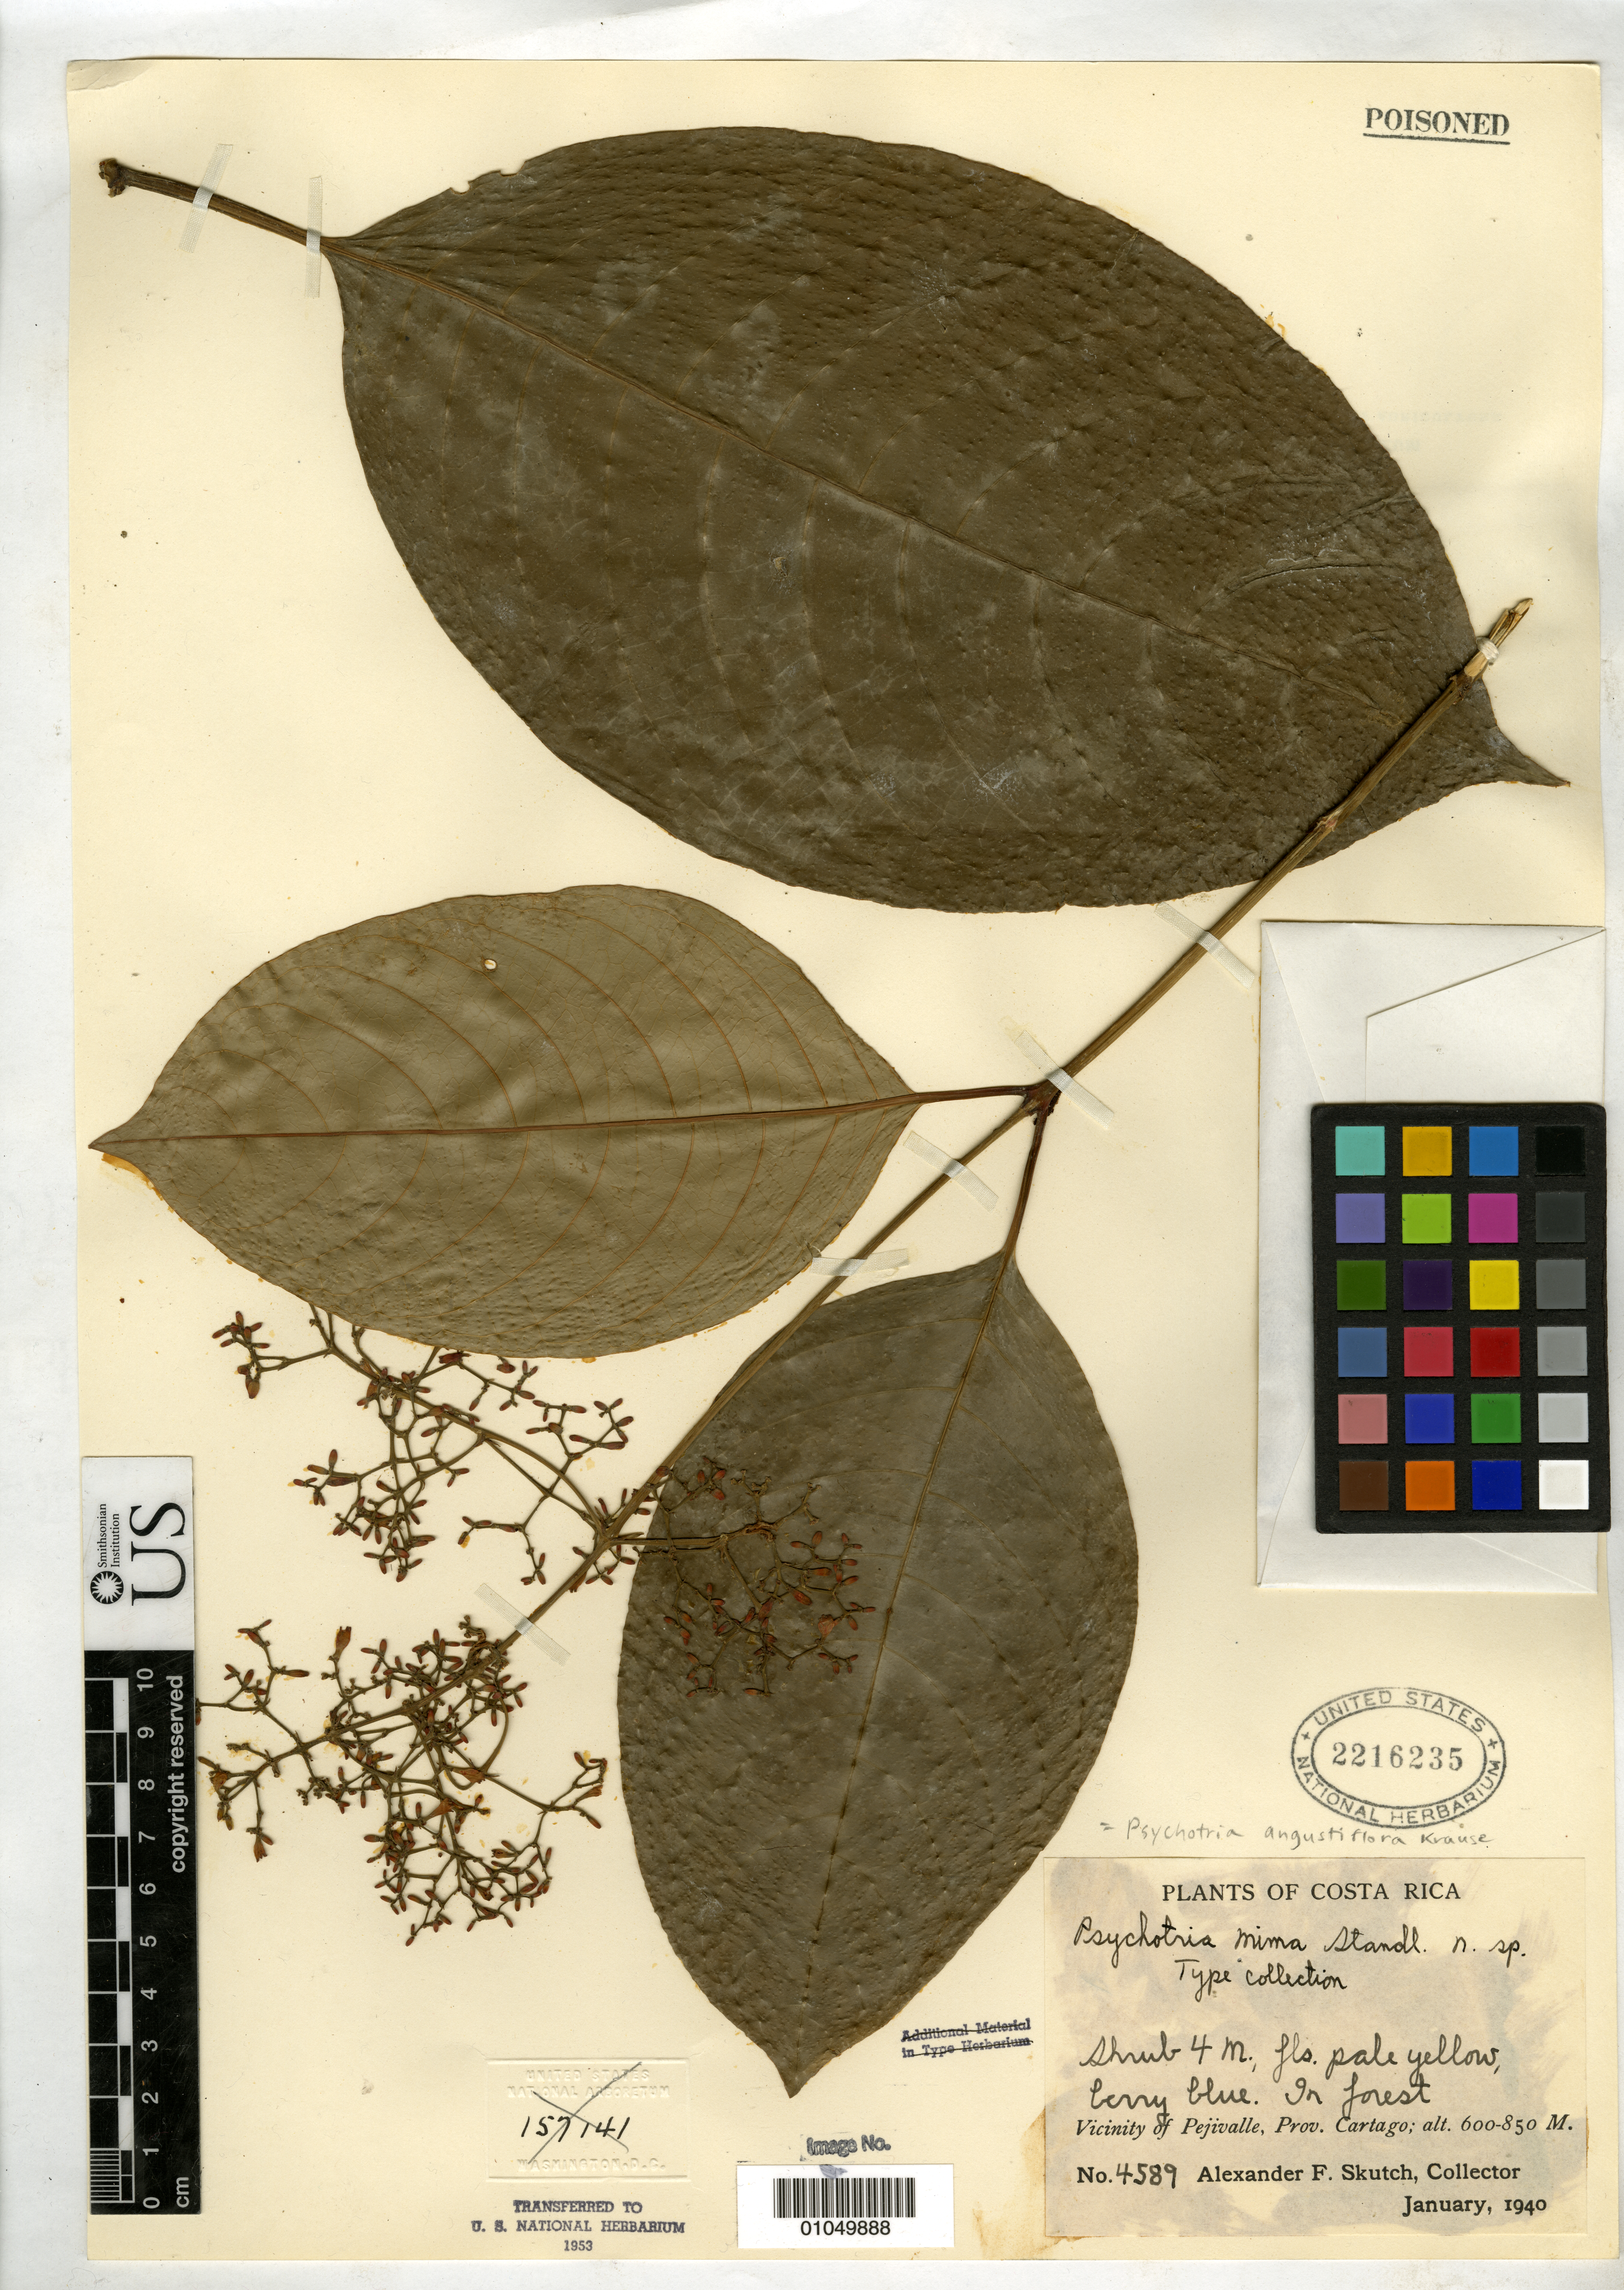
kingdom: Plantae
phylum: Tracheophyta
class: Magnoliopsida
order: Gentianales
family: Rubiaceae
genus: Psychotria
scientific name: Psychotria mima Standl., nom. illeg.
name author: Standl.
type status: Isotype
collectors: A. F. Skutch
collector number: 4589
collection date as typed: Jan 1940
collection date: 1940-01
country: Costa Rica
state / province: Cartago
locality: Vicinity of Pejivalle, Prov. Cartago.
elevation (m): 600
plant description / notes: Later homonym of Psychotria mima Standley (1940, Publ. Field Mus. Nat. Hist., Bot. Ser. 22(5): 38, published earlier and with a different type).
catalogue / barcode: US 2216235